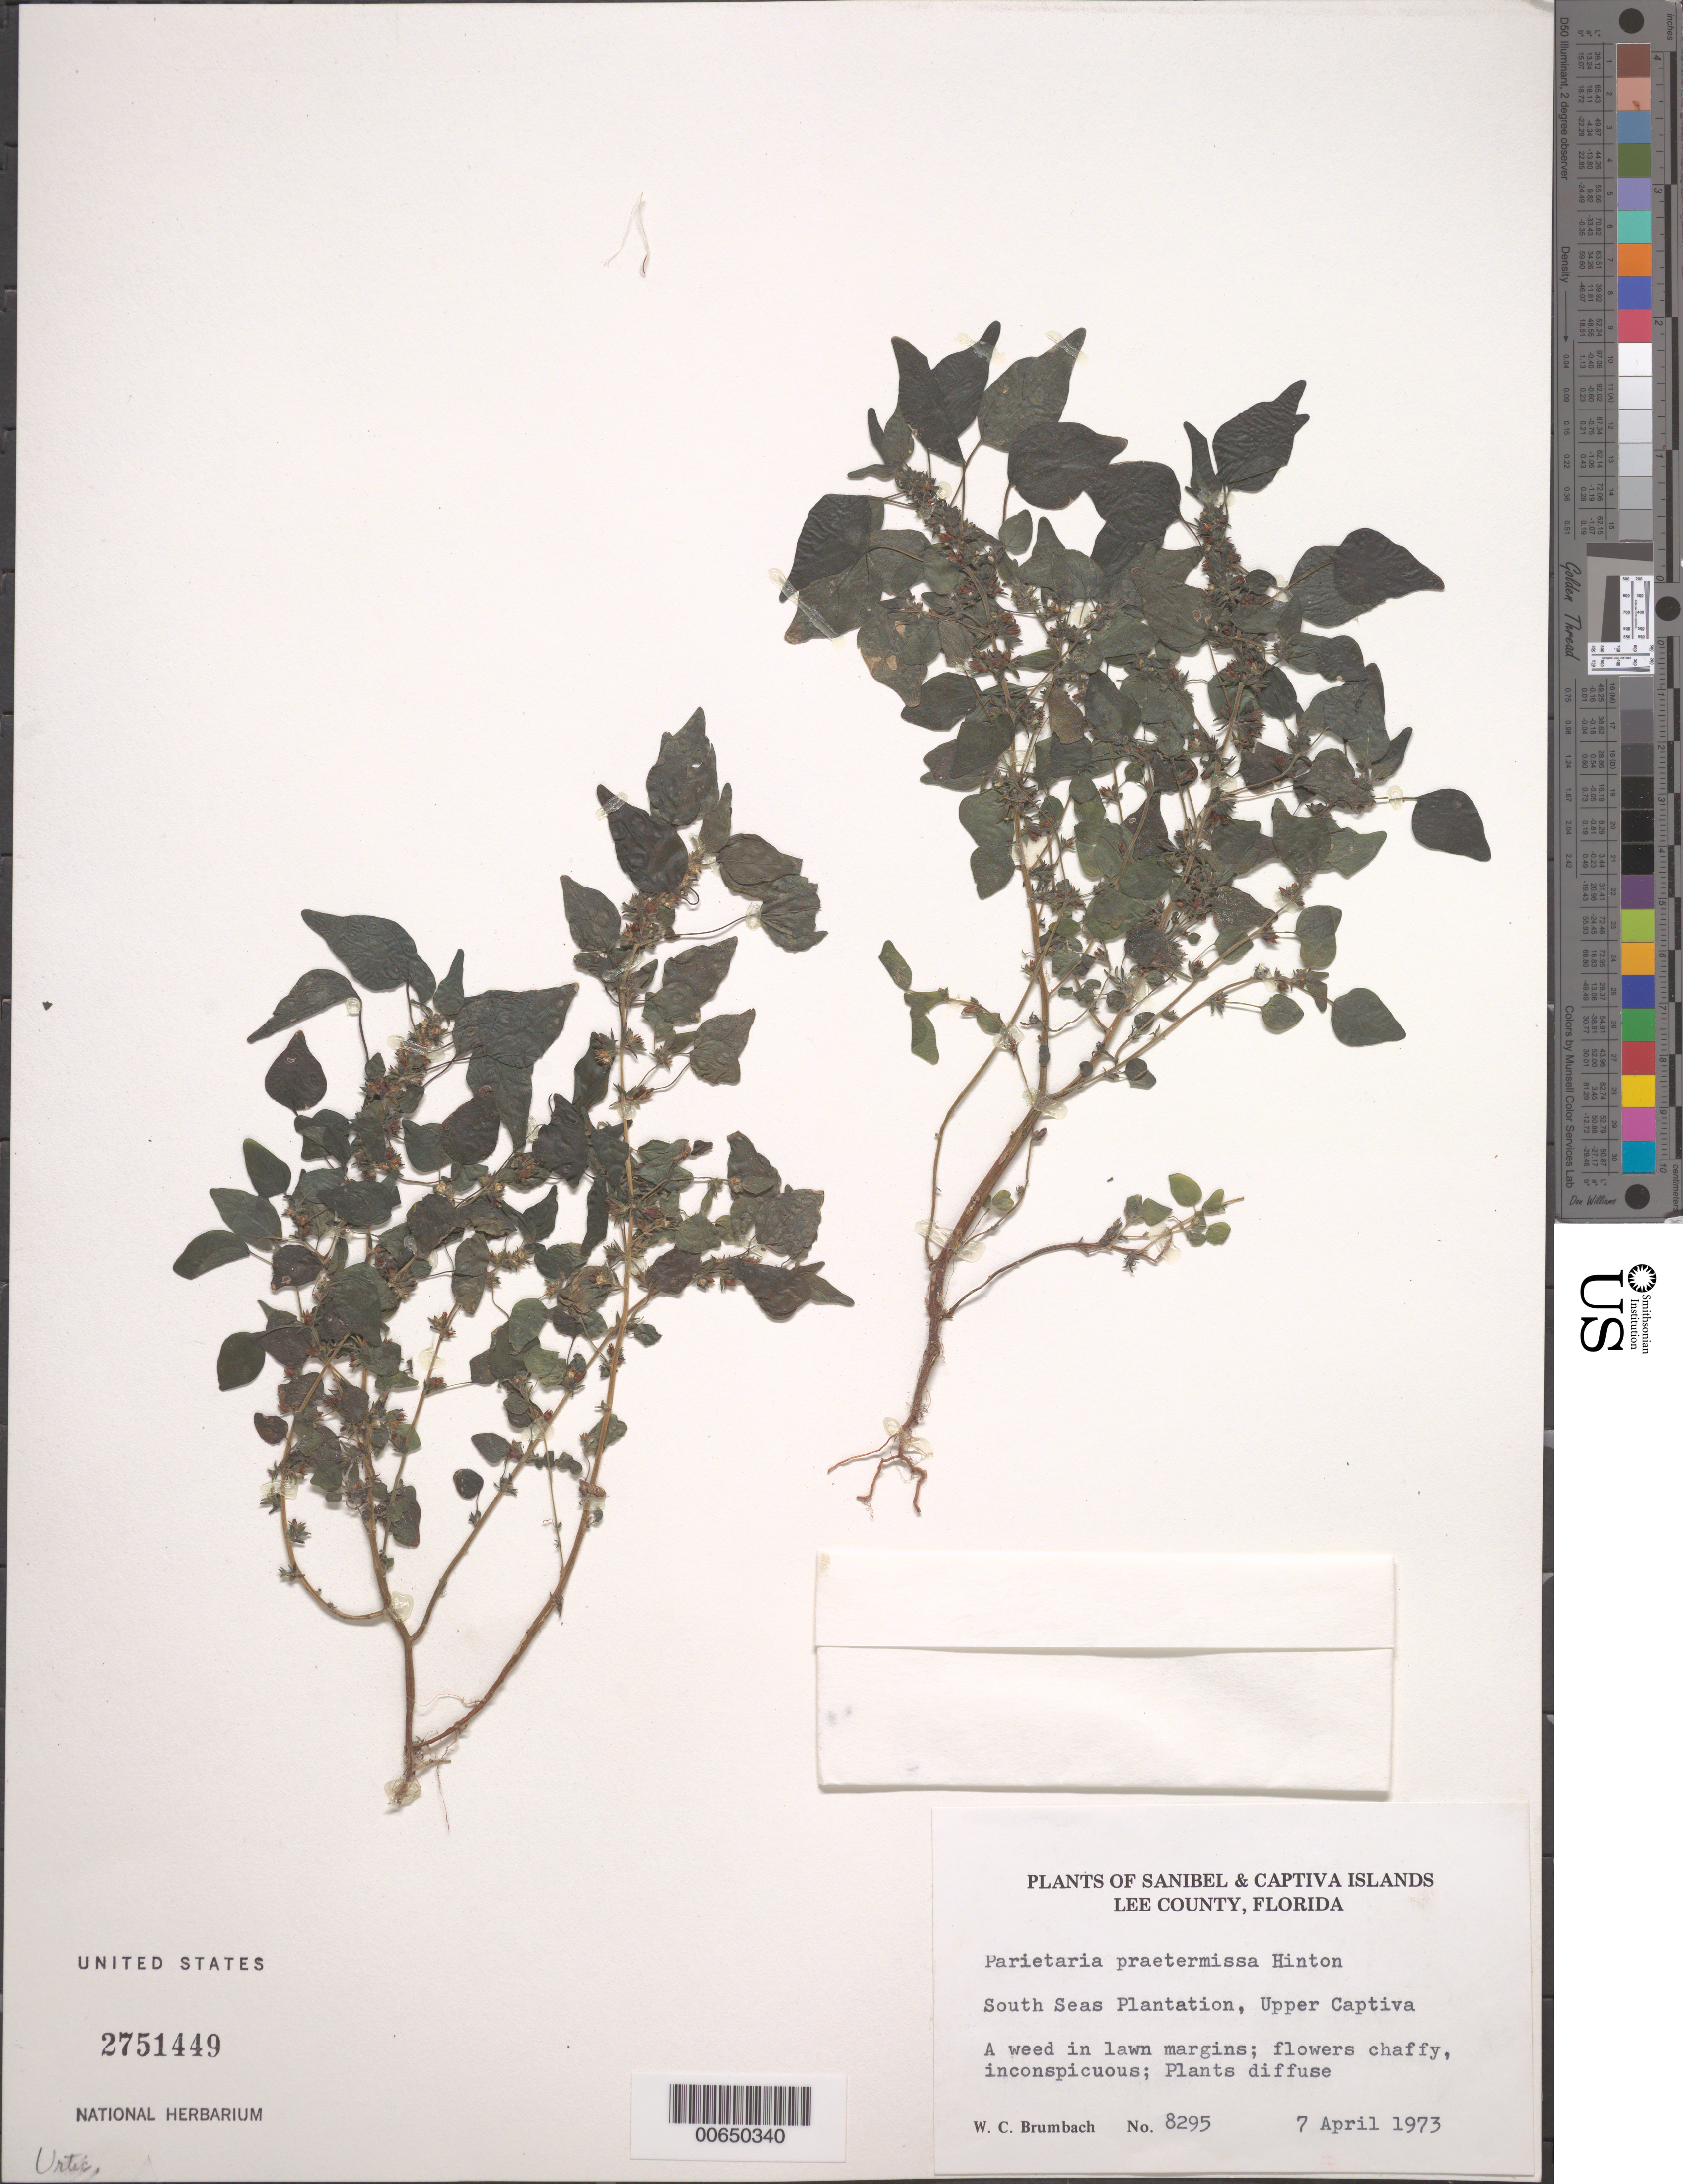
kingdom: Plantae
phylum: Tracheophyta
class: Magnoliopsida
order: Rosales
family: Urticaceae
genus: Parietaria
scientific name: Parietaria praetermissa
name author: Hinton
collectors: W. C. Brumbach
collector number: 8295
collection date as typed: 07 Apr 1973 or 04 Jul 1973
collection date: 1973-04-07 or 1973-07-04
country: United States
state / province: Florida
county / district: Lee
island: Captiva Island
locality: South Seas Plantation; Upper Captiva I.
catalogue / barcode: US 2751449